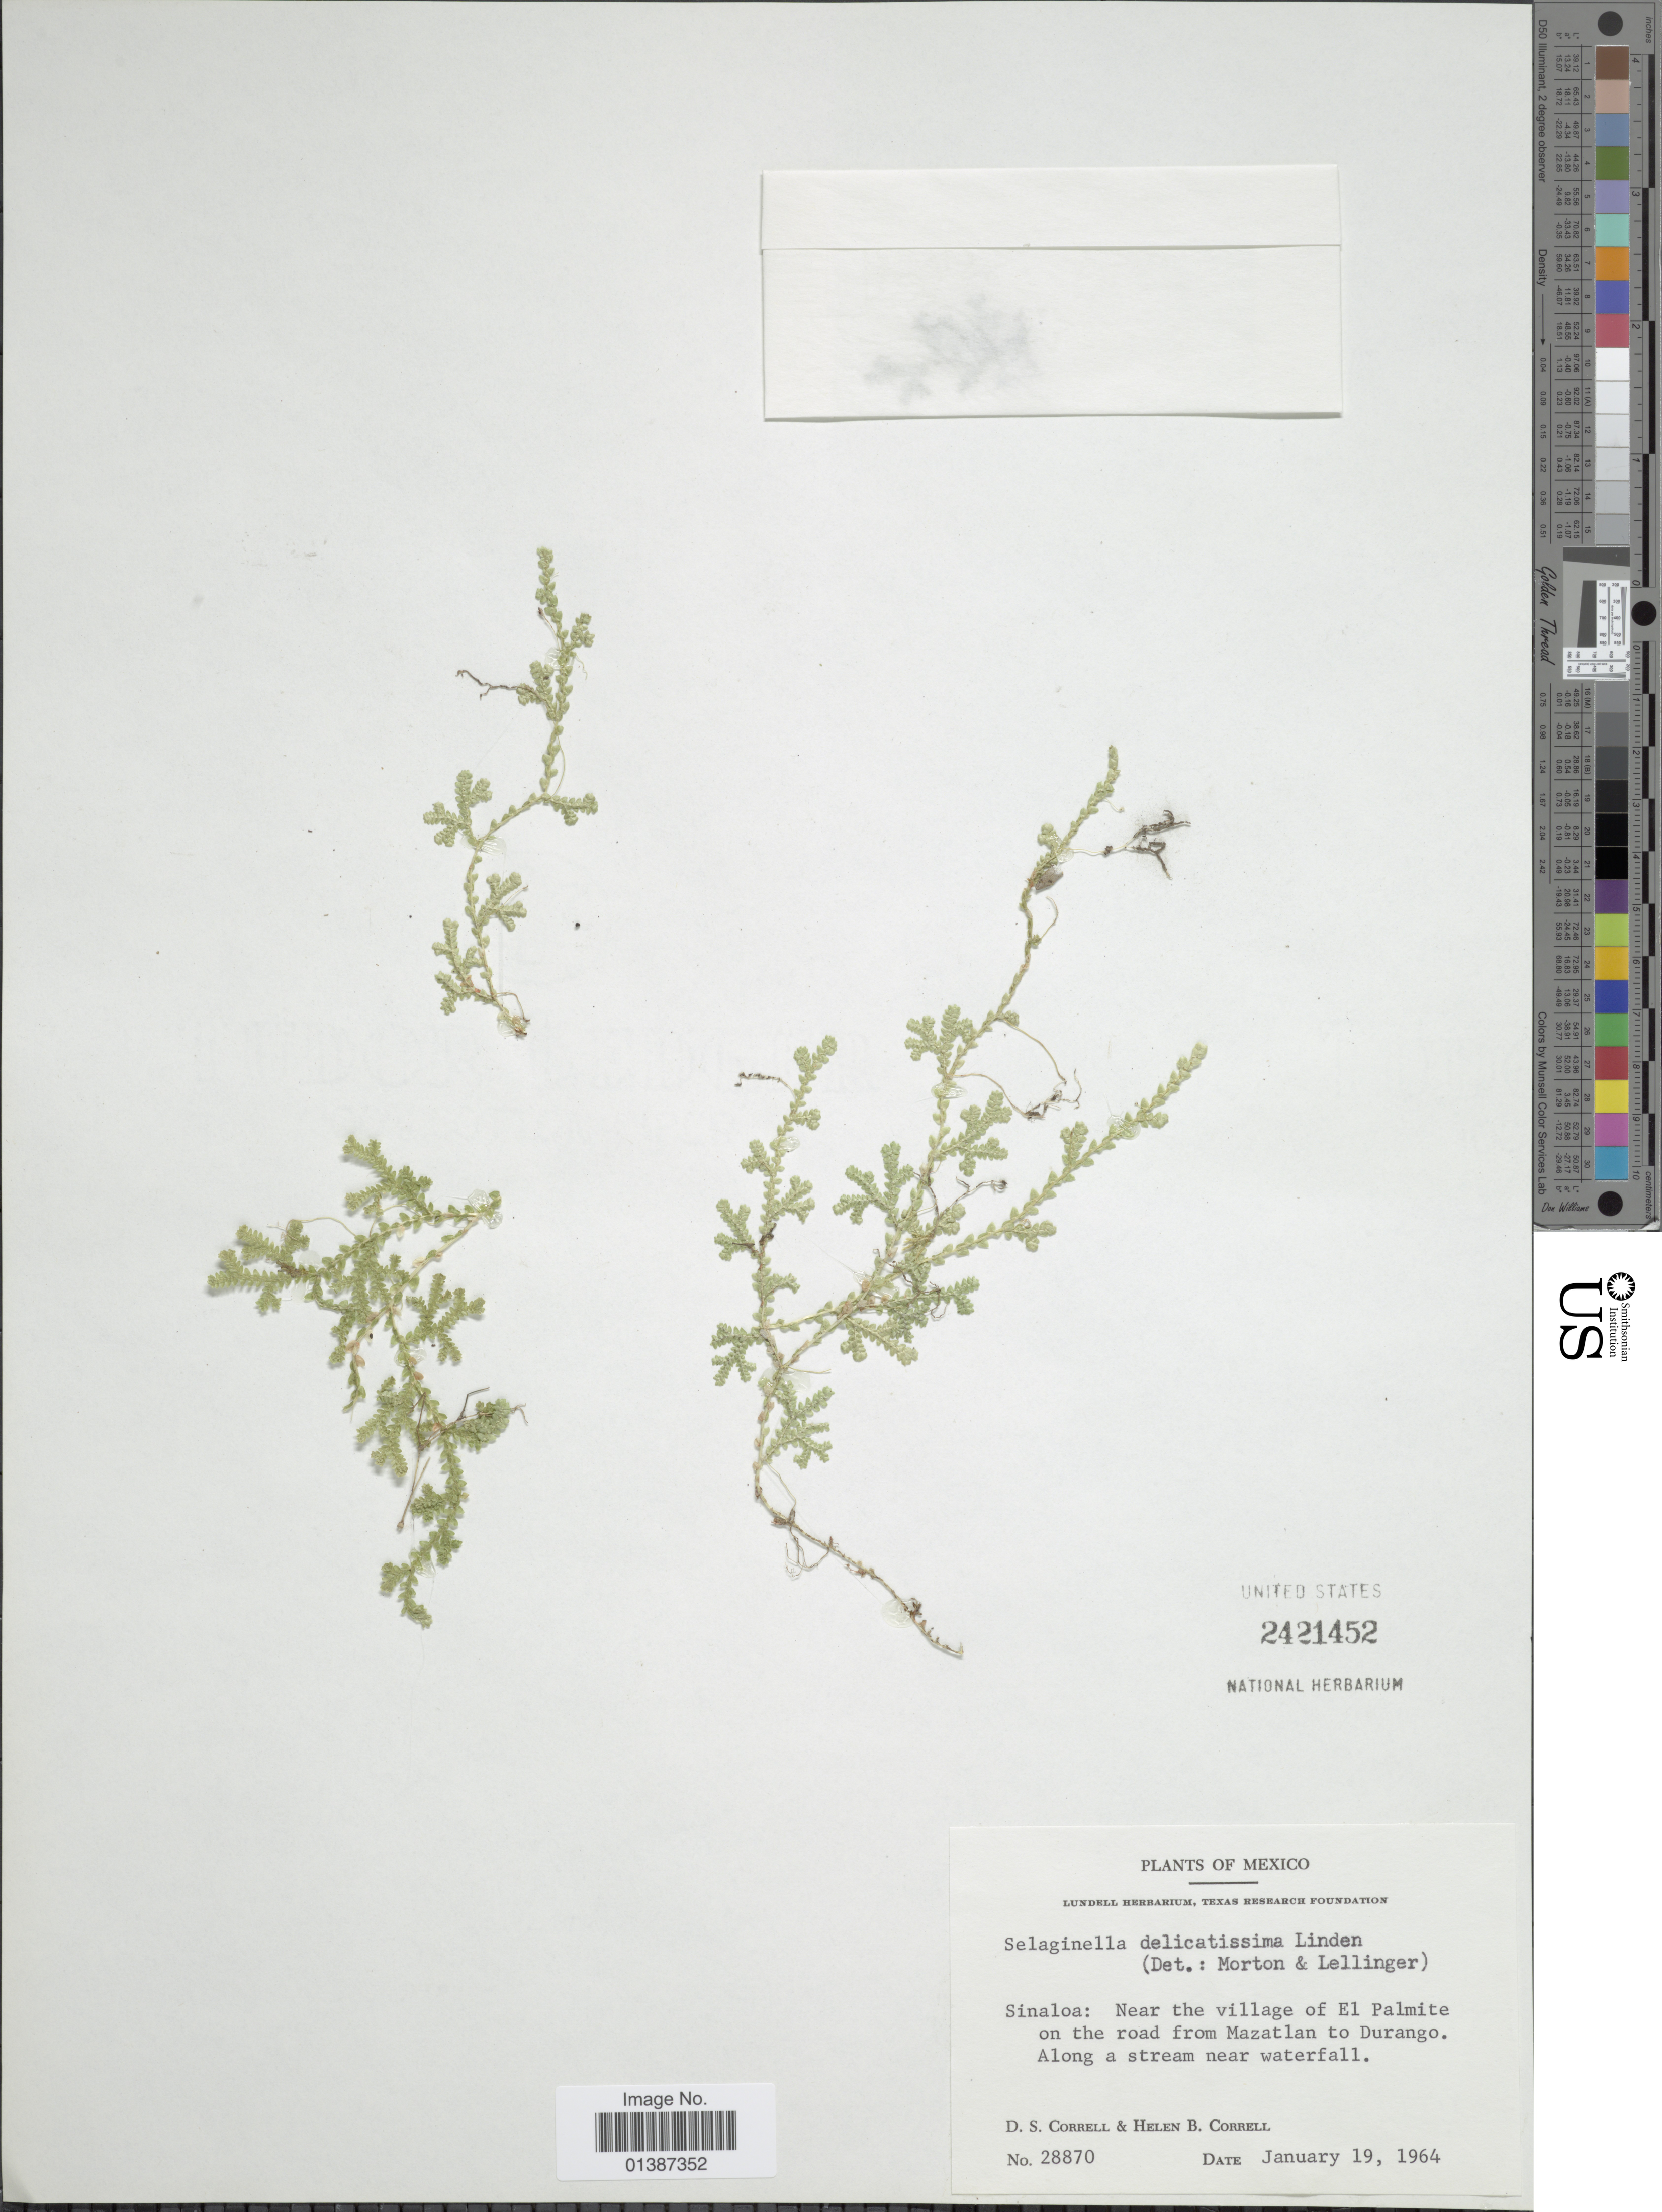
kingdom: Plantae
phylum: Tracheophyta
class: Lycopodiopsida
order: Selaginellales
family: Selaginellaceae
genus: Selaginella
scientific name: Selaginella delicatissima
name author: Linden ex A. Braun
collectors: D. S. Correll & H. Correll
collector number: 28870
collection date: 1964-01-19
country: Mexico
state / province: Sinaloa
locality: Near the village of El Palmite on the road from Mazatlan to Durango. Along a stream near waterfall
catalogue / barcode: US 2421452